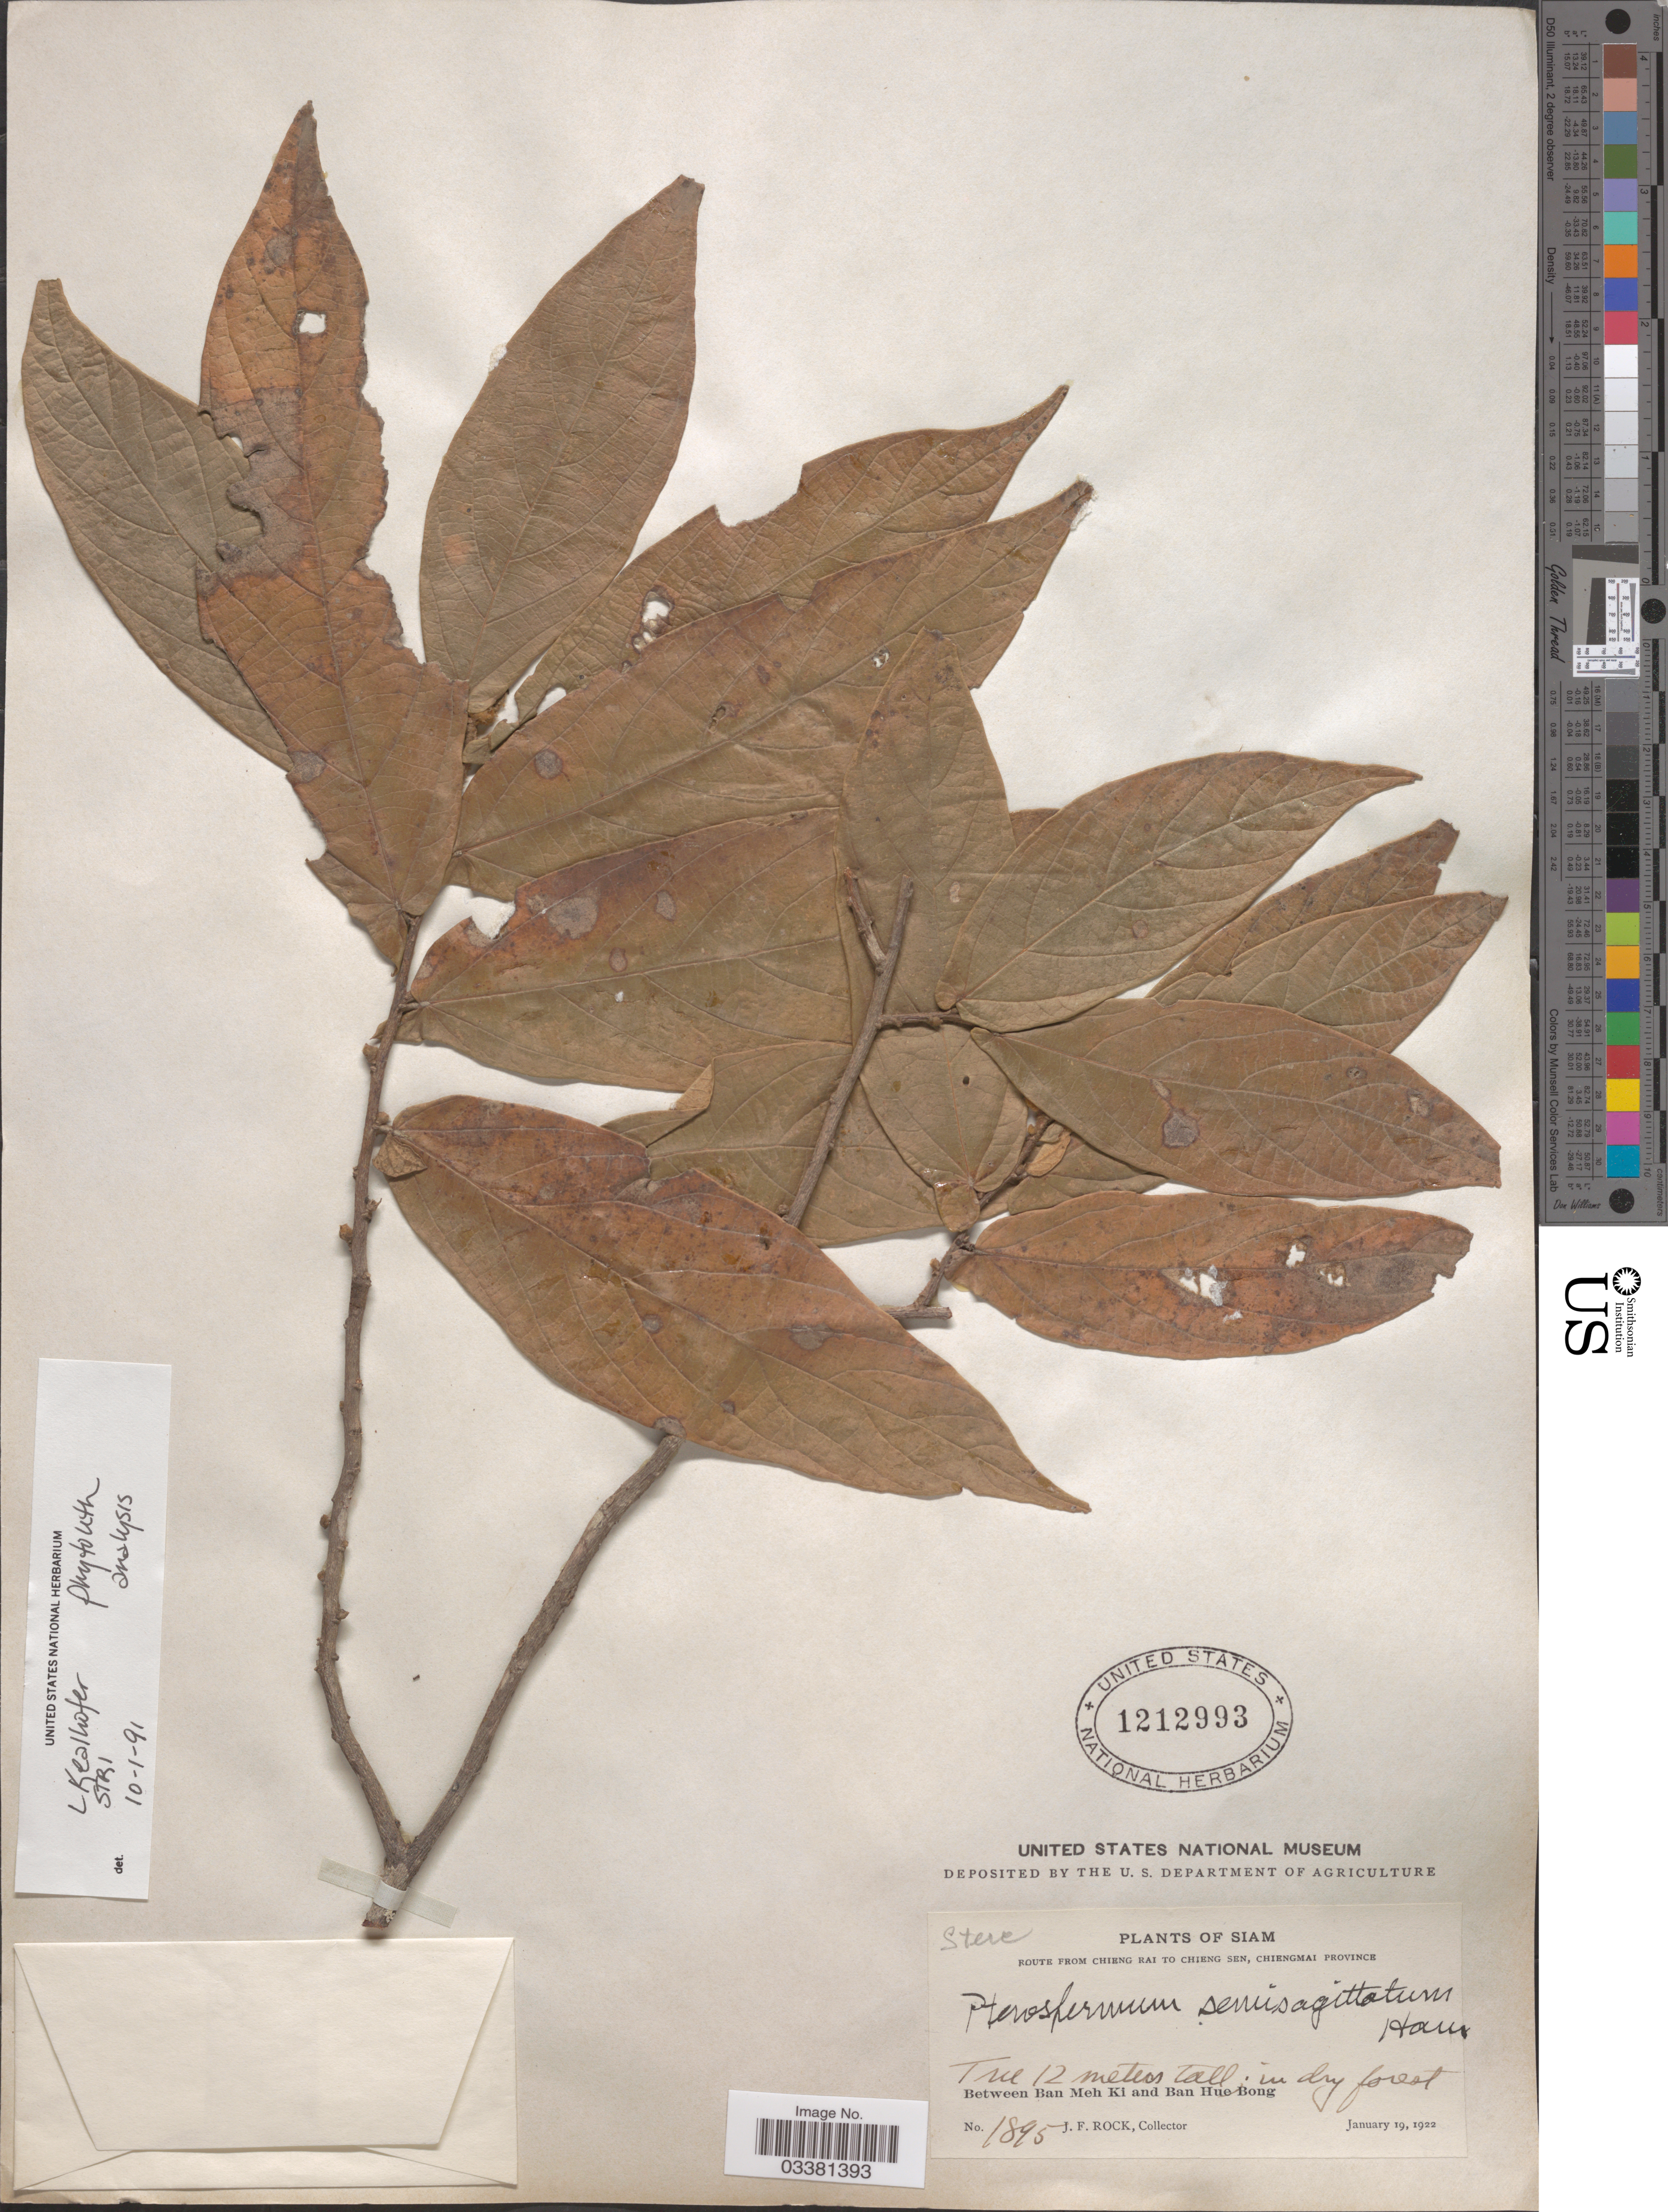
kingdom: Plantae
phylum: Tracheophyta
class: Magnoliopsida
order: Malvales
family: Malvaceae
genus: Pterospermum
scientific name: Pterospermum semisagittatum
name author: Buch.-Ham. & Roxb.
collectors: J. Rock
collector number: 1895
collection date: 1922-01-19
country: Thailand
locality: Siam. Between Ban Meh Ki and Ban Hue Bong.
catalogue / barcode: US 1212993